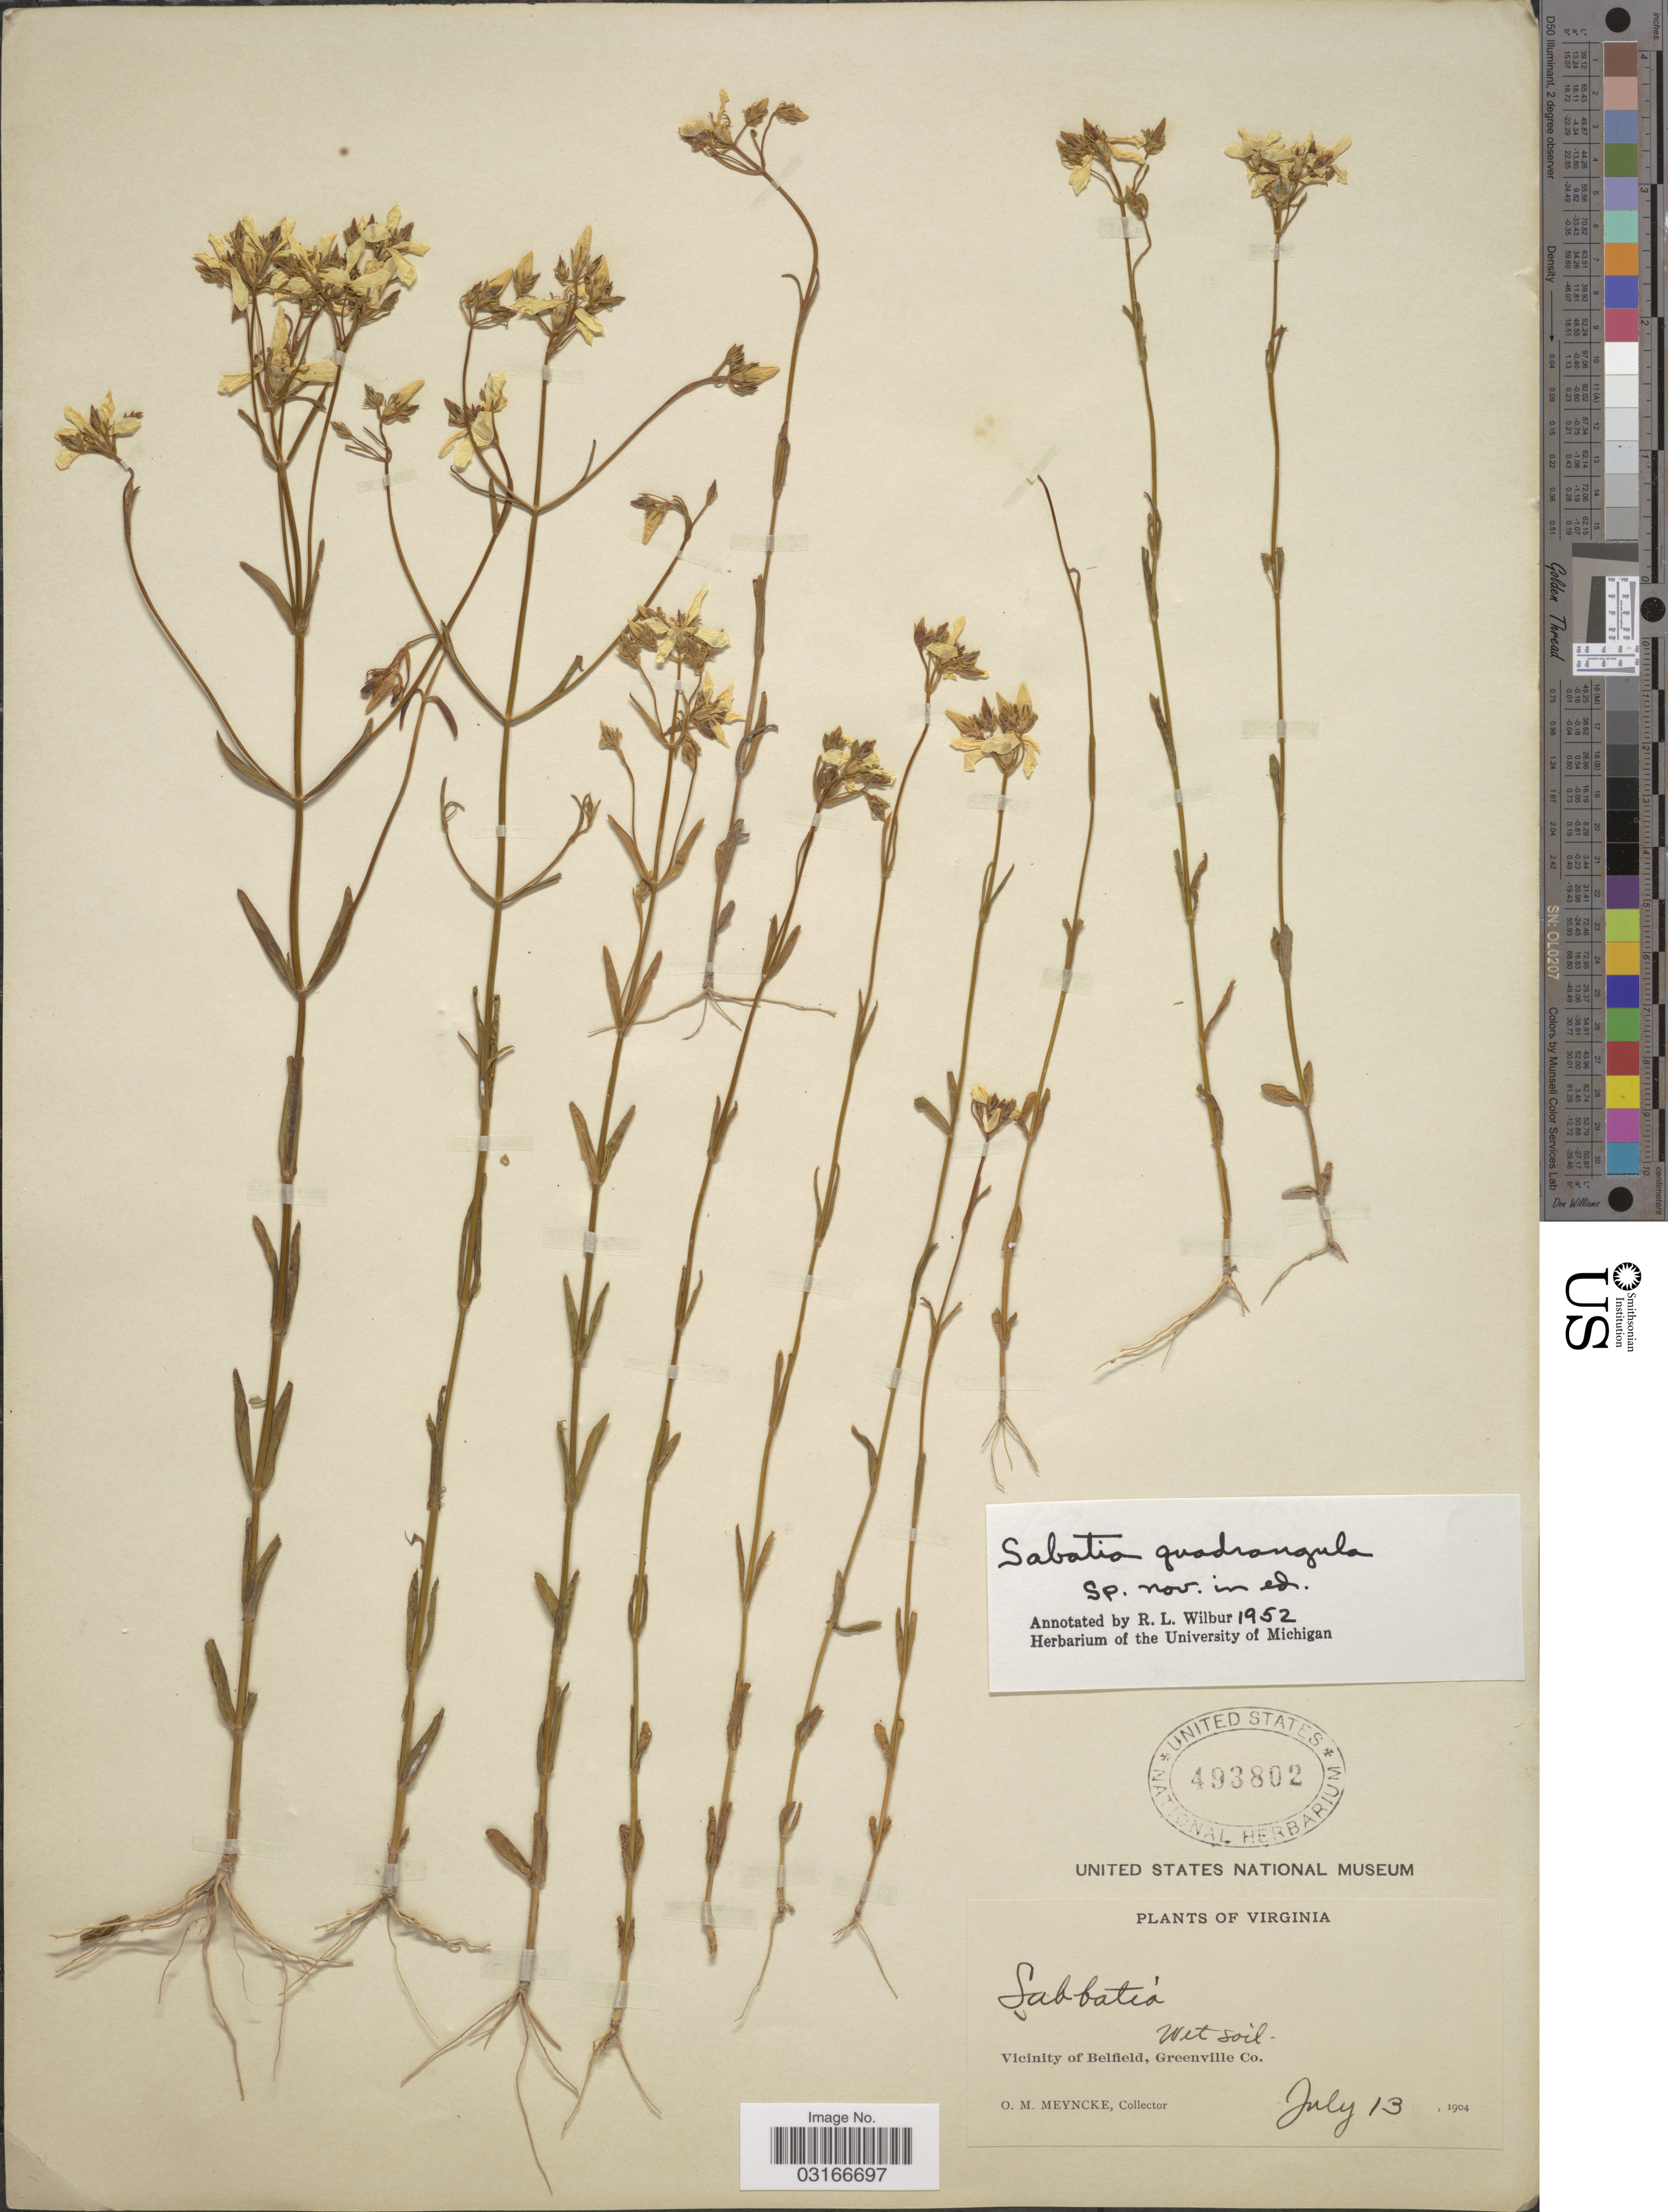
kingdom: Plantae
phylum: Tracheophyta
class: Magnoliopsida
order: Gentianales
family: Gentianaceae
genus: Sabatia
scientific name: Sabatia quadrangula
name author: Wilbur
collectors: O. Meyncke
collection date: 1904-07-13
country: United States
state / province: Virginia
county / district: Greensville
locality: Vicinity of Belfield, Greenville Co.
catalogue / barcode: US 493802